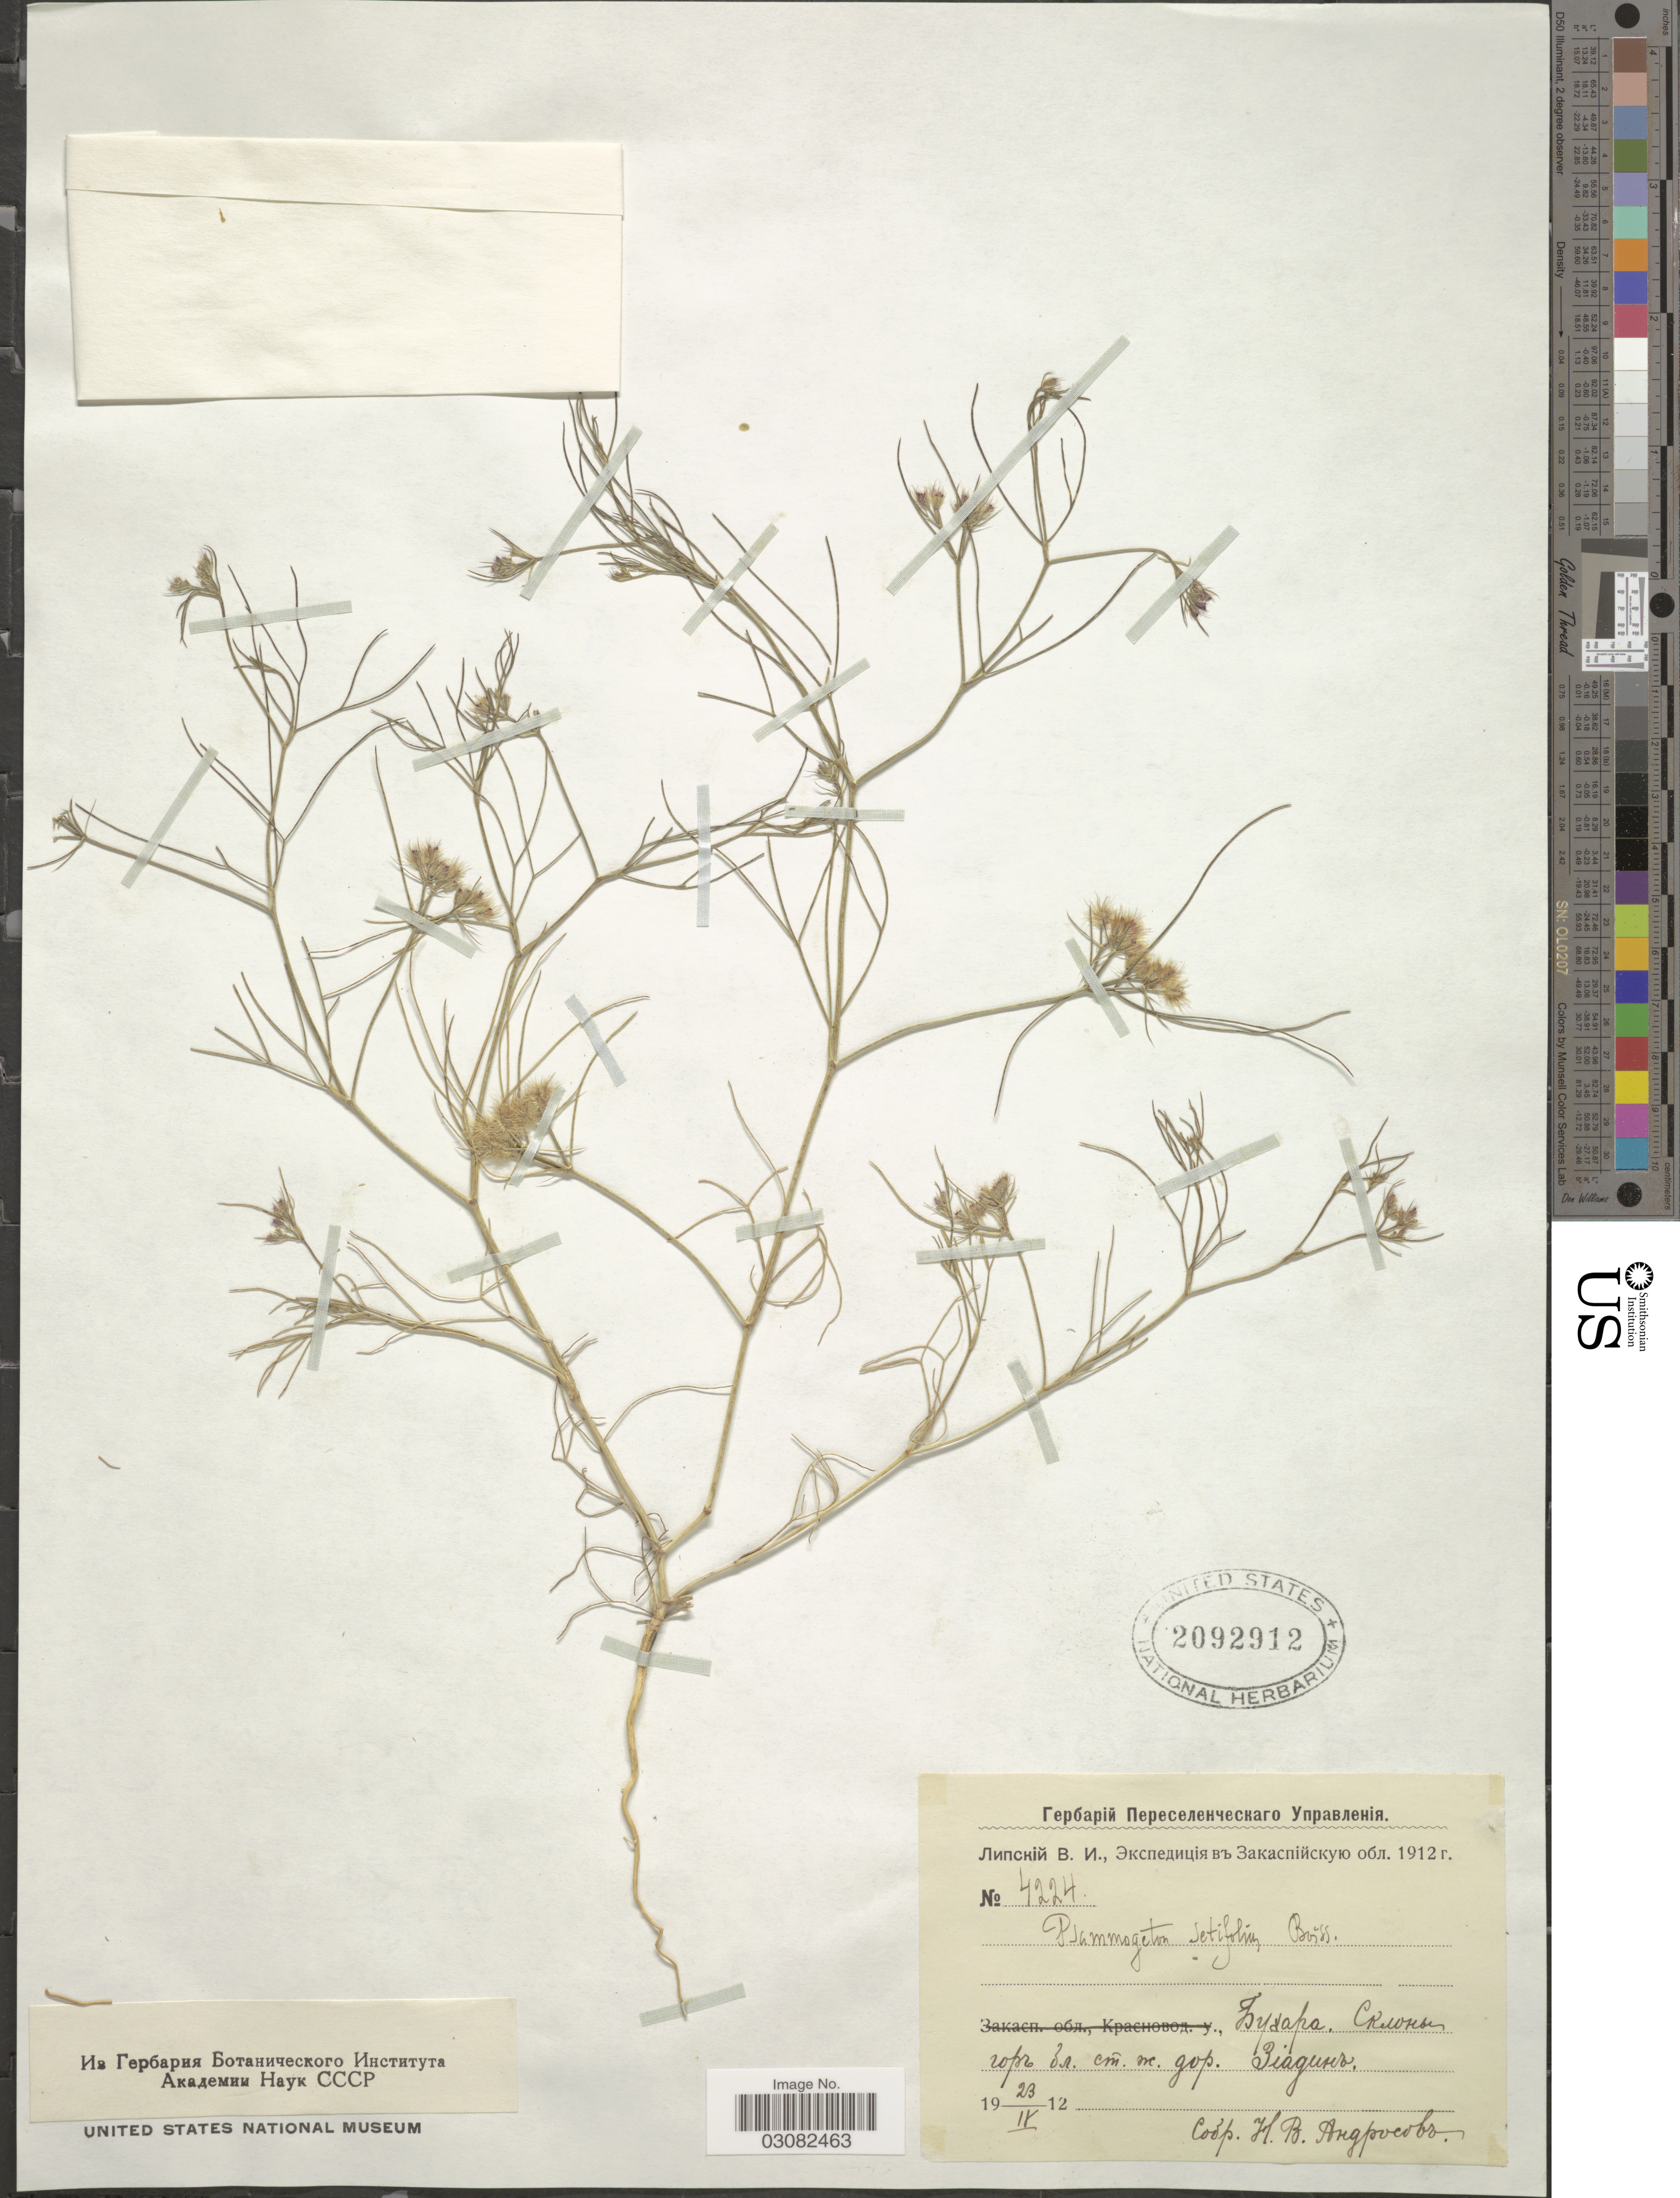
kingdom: Plantae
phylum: Tracheophyta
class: Magnoliopsida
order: Apiales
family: Apiaceae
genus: Cuminum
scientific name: Cuminum setifolium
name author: (Boiss.) Koso-Pol.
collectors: N. Androsov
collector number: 4224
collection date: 1912-02-23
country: Uzbekistan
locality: Bukhara, near Railroad Station Ziadin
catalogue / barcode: US 2092912